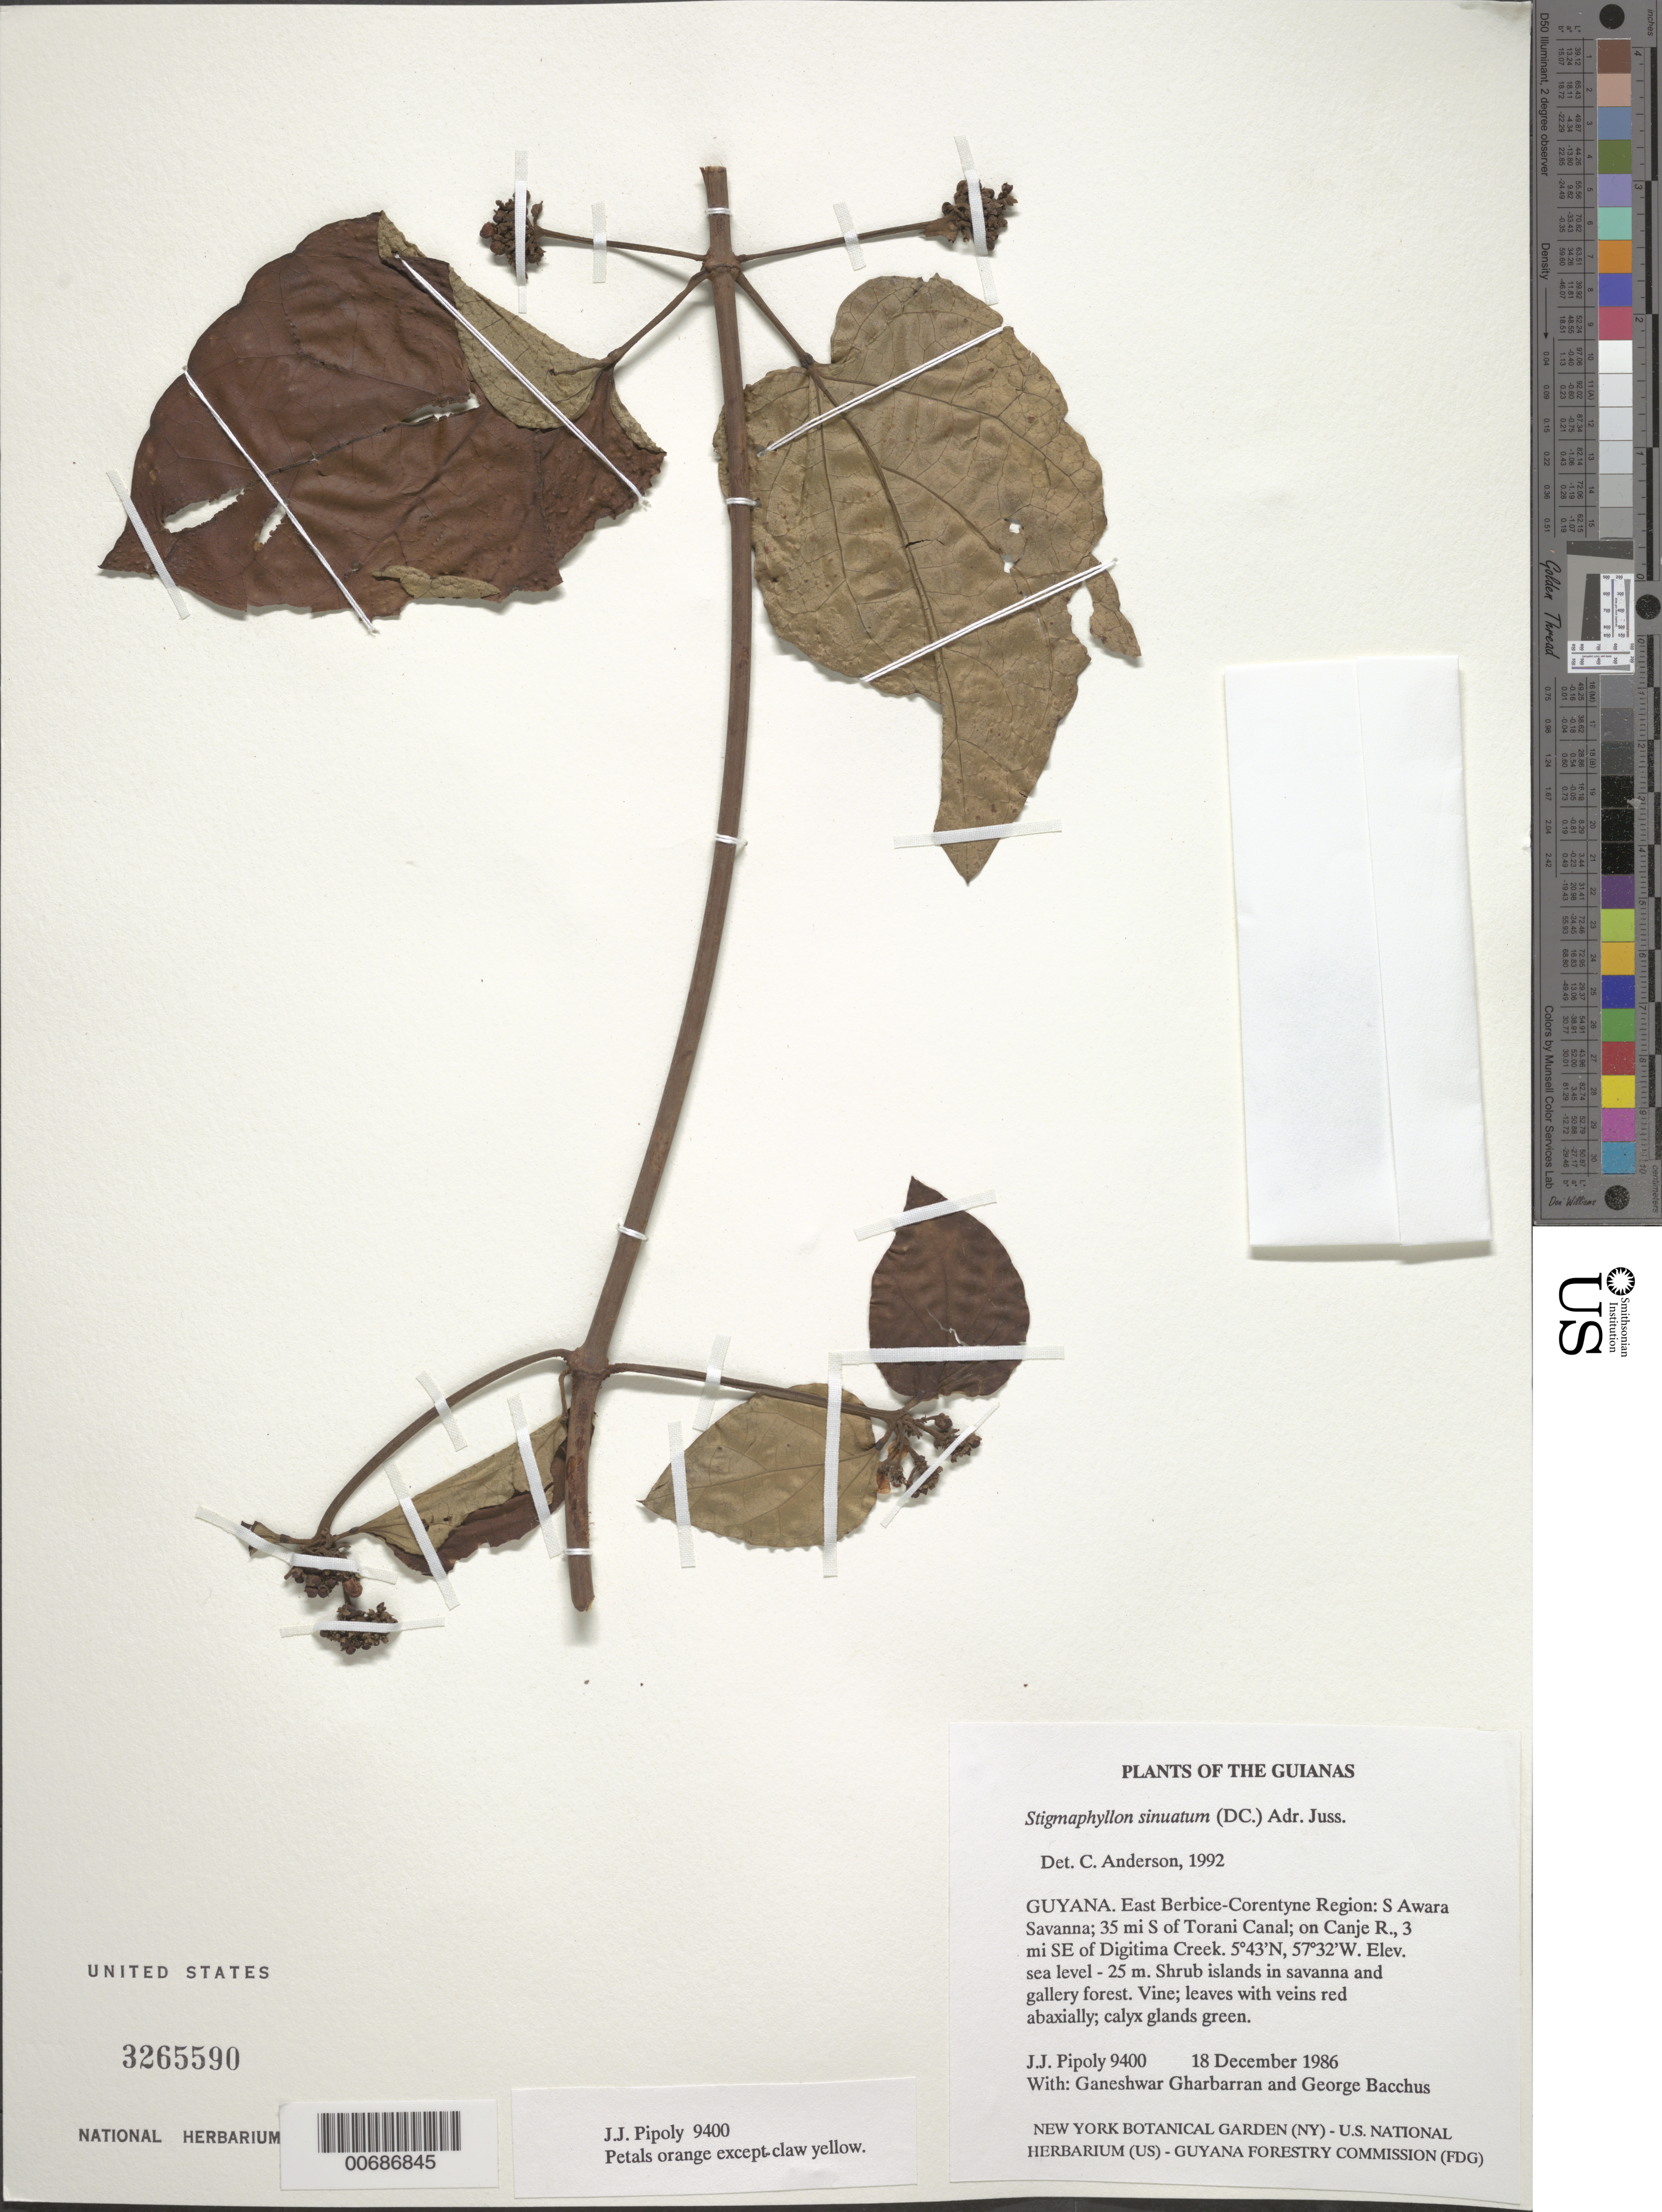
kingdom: Plantae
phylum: Tracheophyta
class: Magnoliopsida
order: Malpighiales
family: Malpighiaceae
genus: Stigmaphyllon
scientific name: Stigmaphyllon sinuatum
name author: (DC.) A. Juss.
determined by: Anderson, C.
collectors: J. J. Pipoly, G. Gharbarran & G. Bacchus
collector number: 9400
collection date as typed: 18 December 1986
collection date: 1986-12-18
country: Guyana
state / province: E. Berbice-Corentyne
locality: S Awara Savanna; ±35 mi S of Torani Canal; on Canje R., 3 mi SE of Digitima Creek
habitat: Shrub islands in savanna and gallery forest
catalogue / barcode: US 3265590